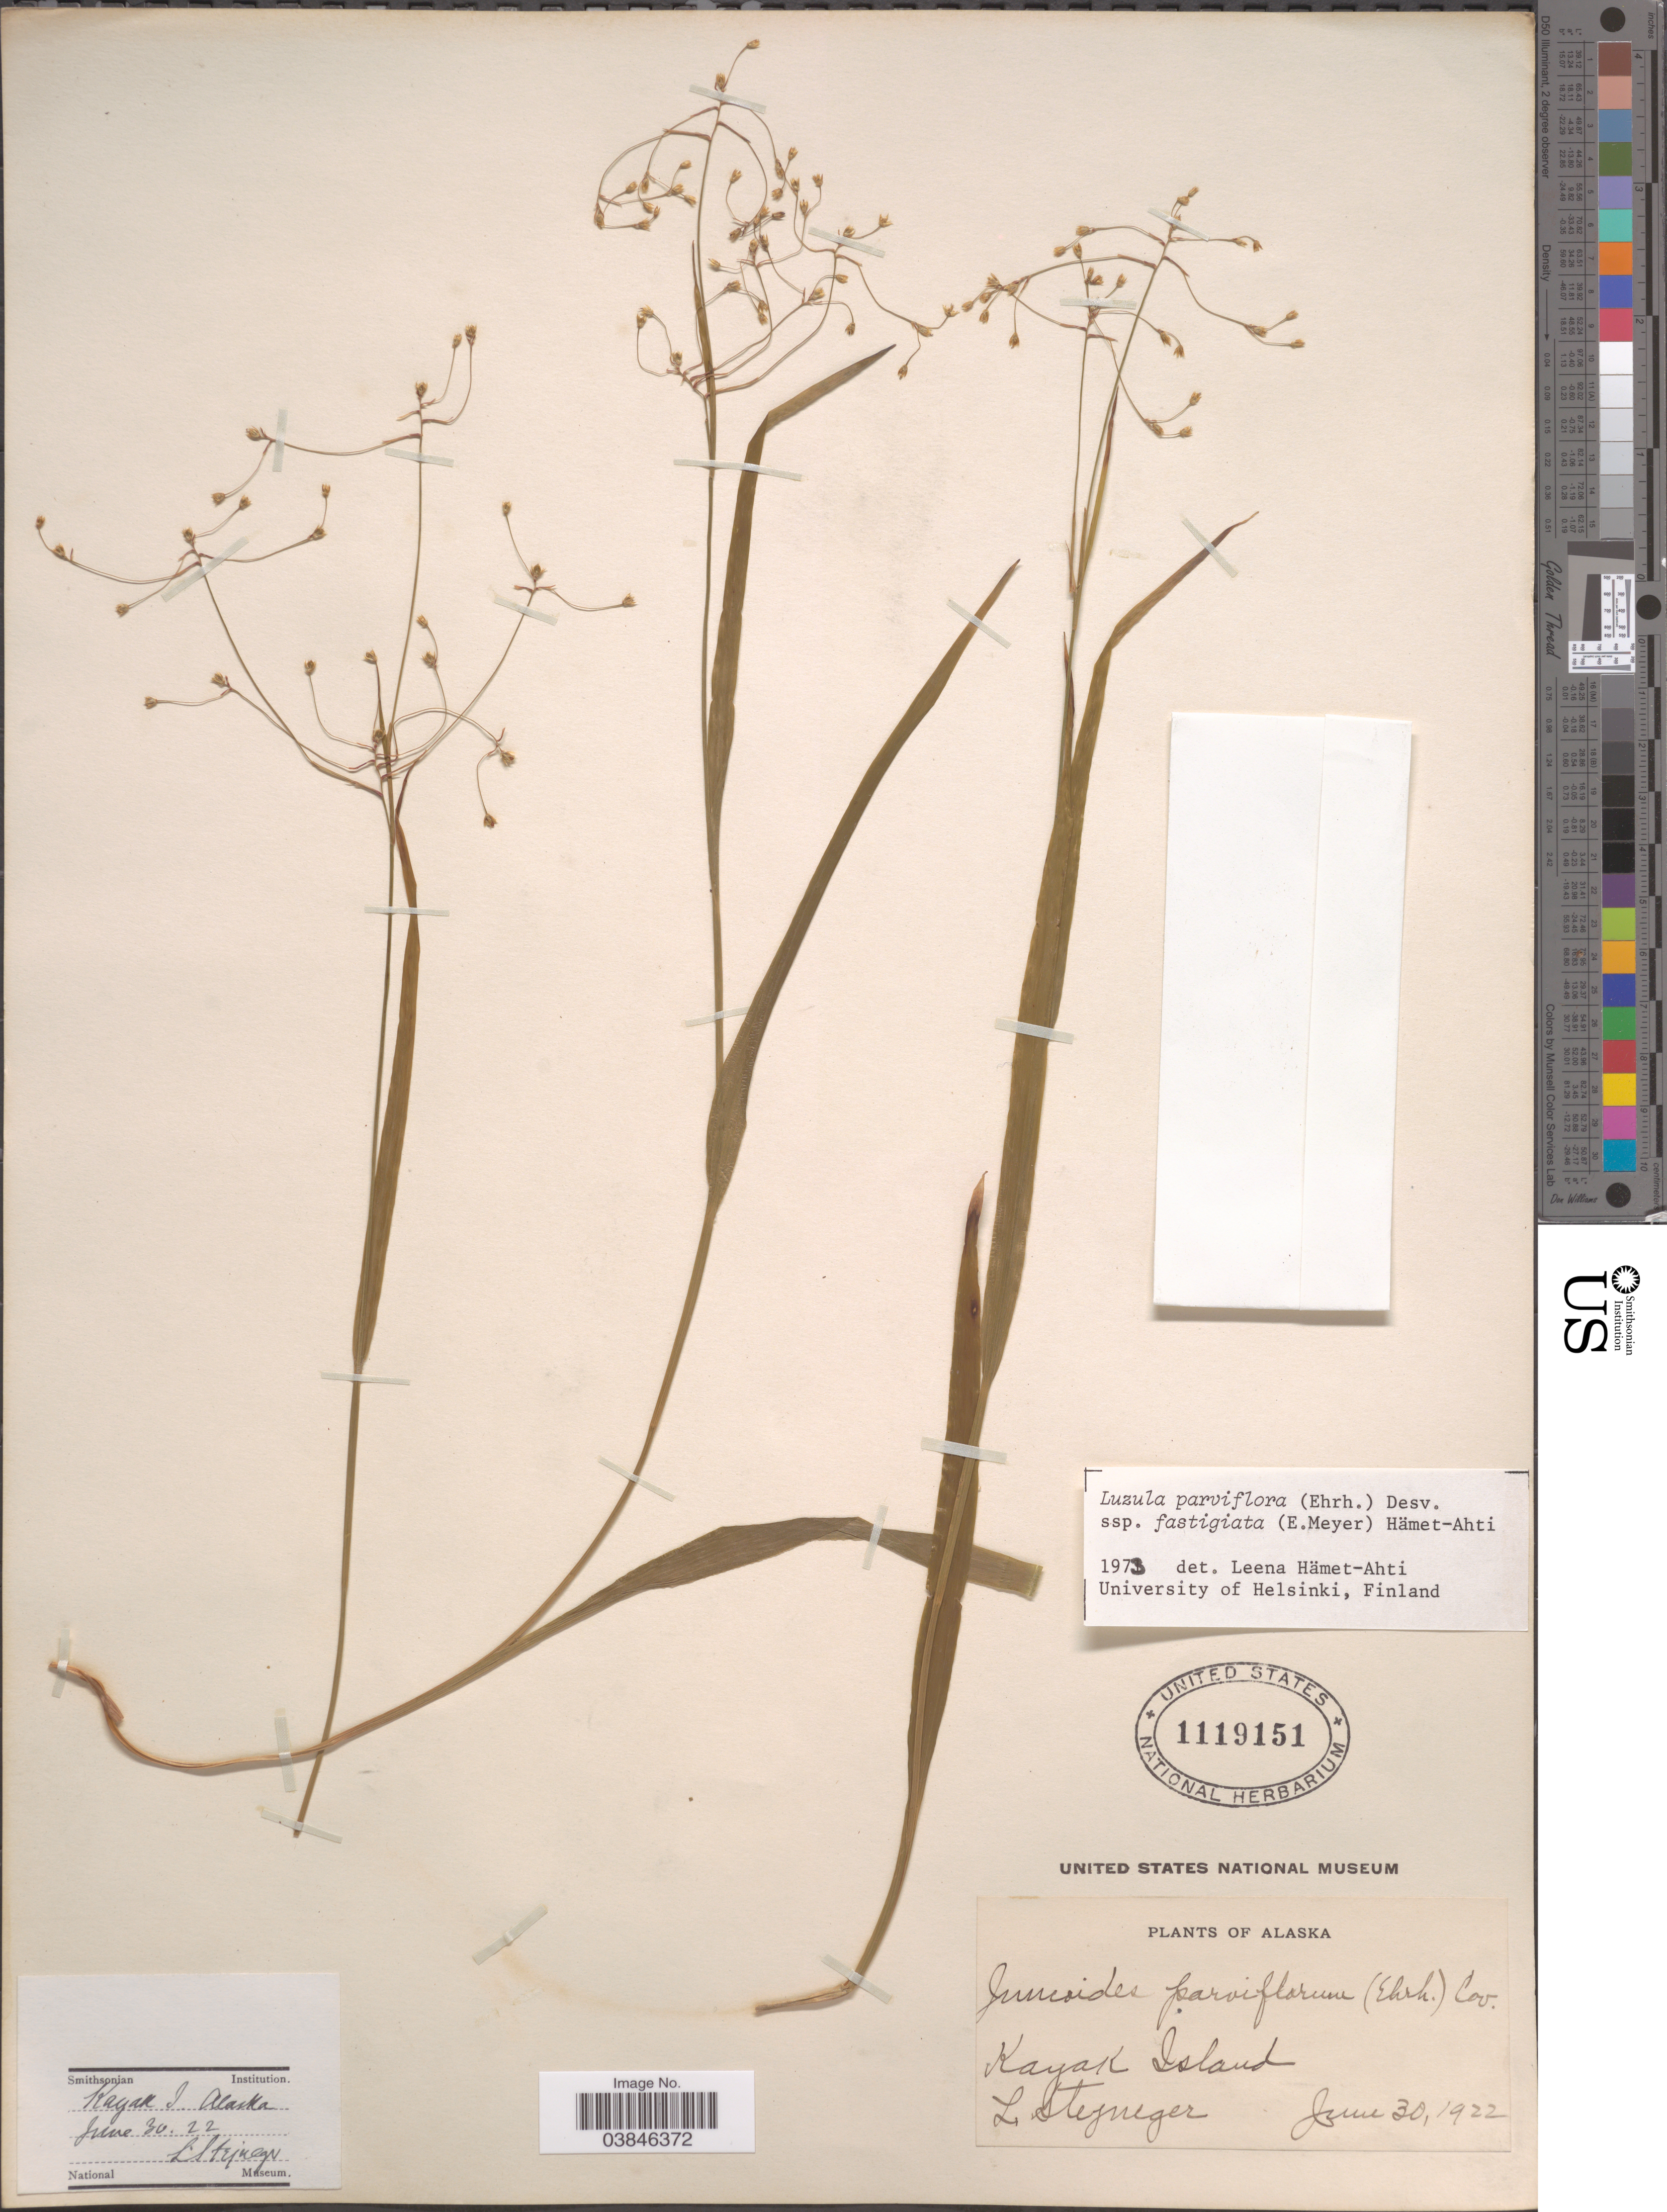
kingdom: Plantae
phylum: Tracheophyta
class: Liliopsida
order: Poales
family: Juncaceae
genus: Luzula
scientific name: Luzula parviflora subsp. fastigiata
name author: Buchenau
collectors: L. Stejneger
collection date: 1922-06-30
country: United States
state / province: Alaska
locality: Kayak Island.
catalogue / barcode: US 1119151